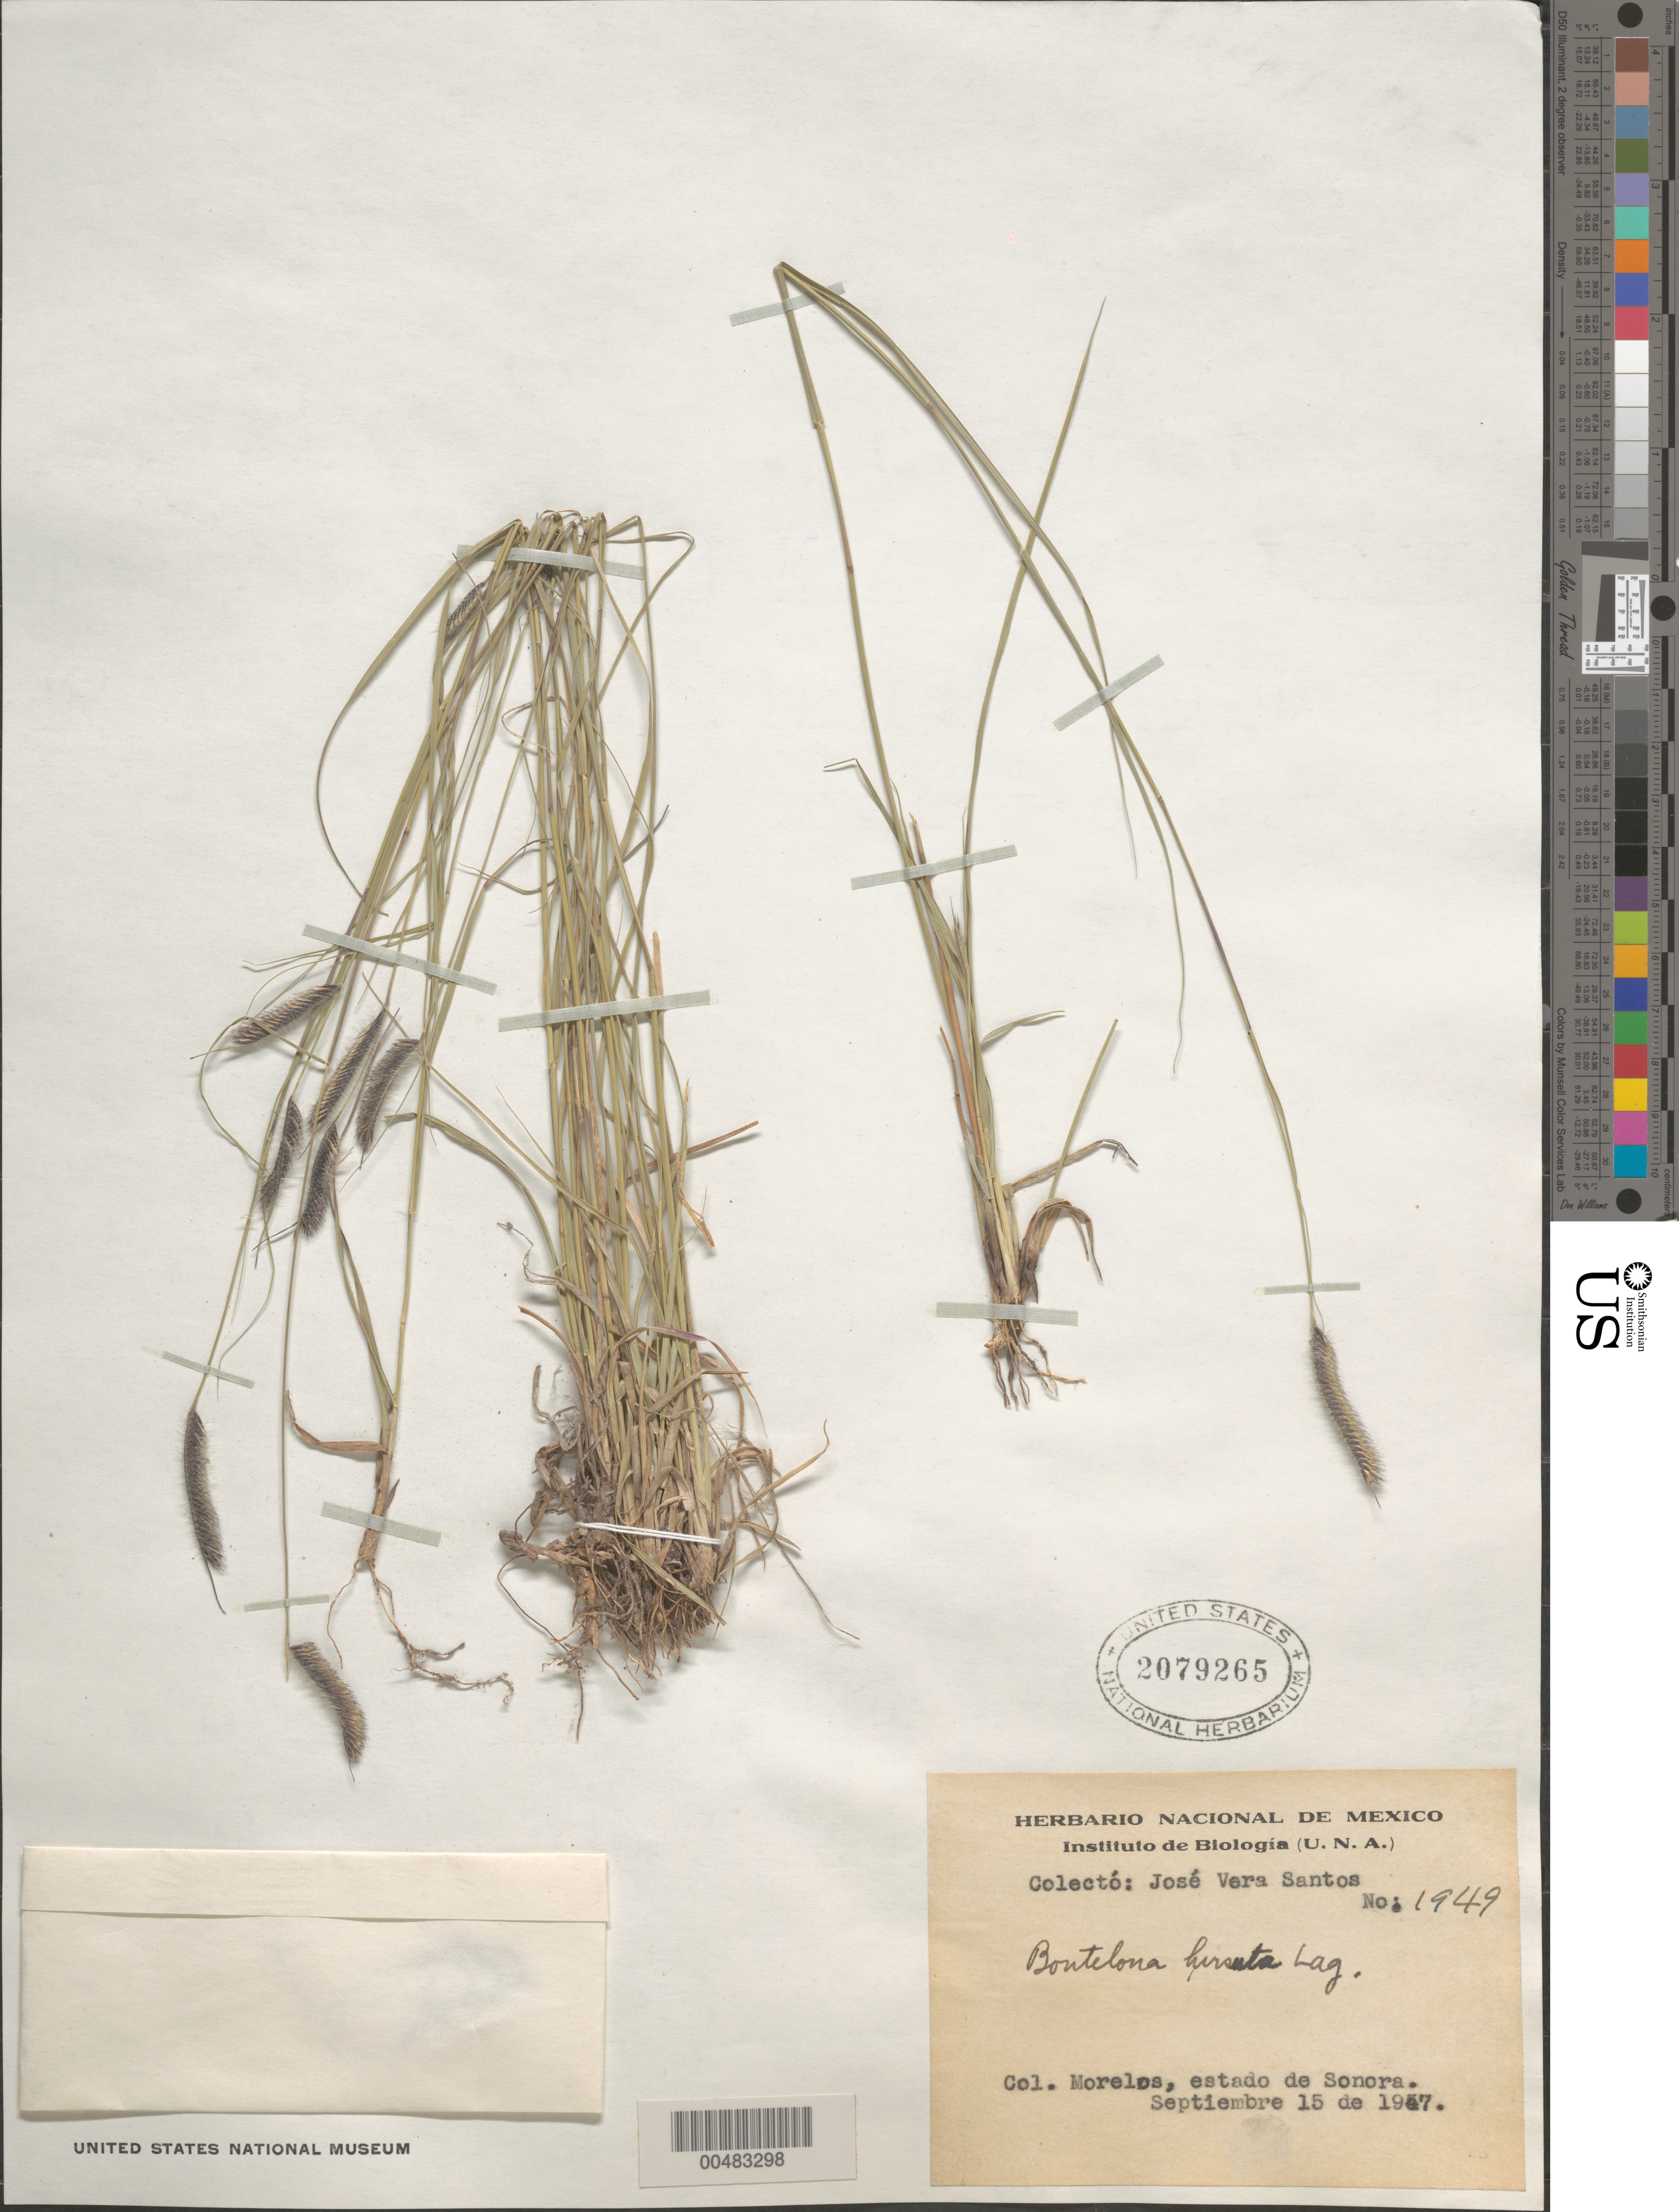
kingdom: Plantae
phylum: Tracheophyta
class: Liliopsida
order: Poales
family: Poaceae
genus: Bouteloua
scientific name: Bouteloua hirsuta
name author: Lag.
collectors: J. V. Santos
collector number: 1949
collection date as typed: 15 Sep 1947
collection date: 1947-09-15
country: Mexico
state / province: Sonora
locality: Morelos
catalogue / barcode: US 2079265